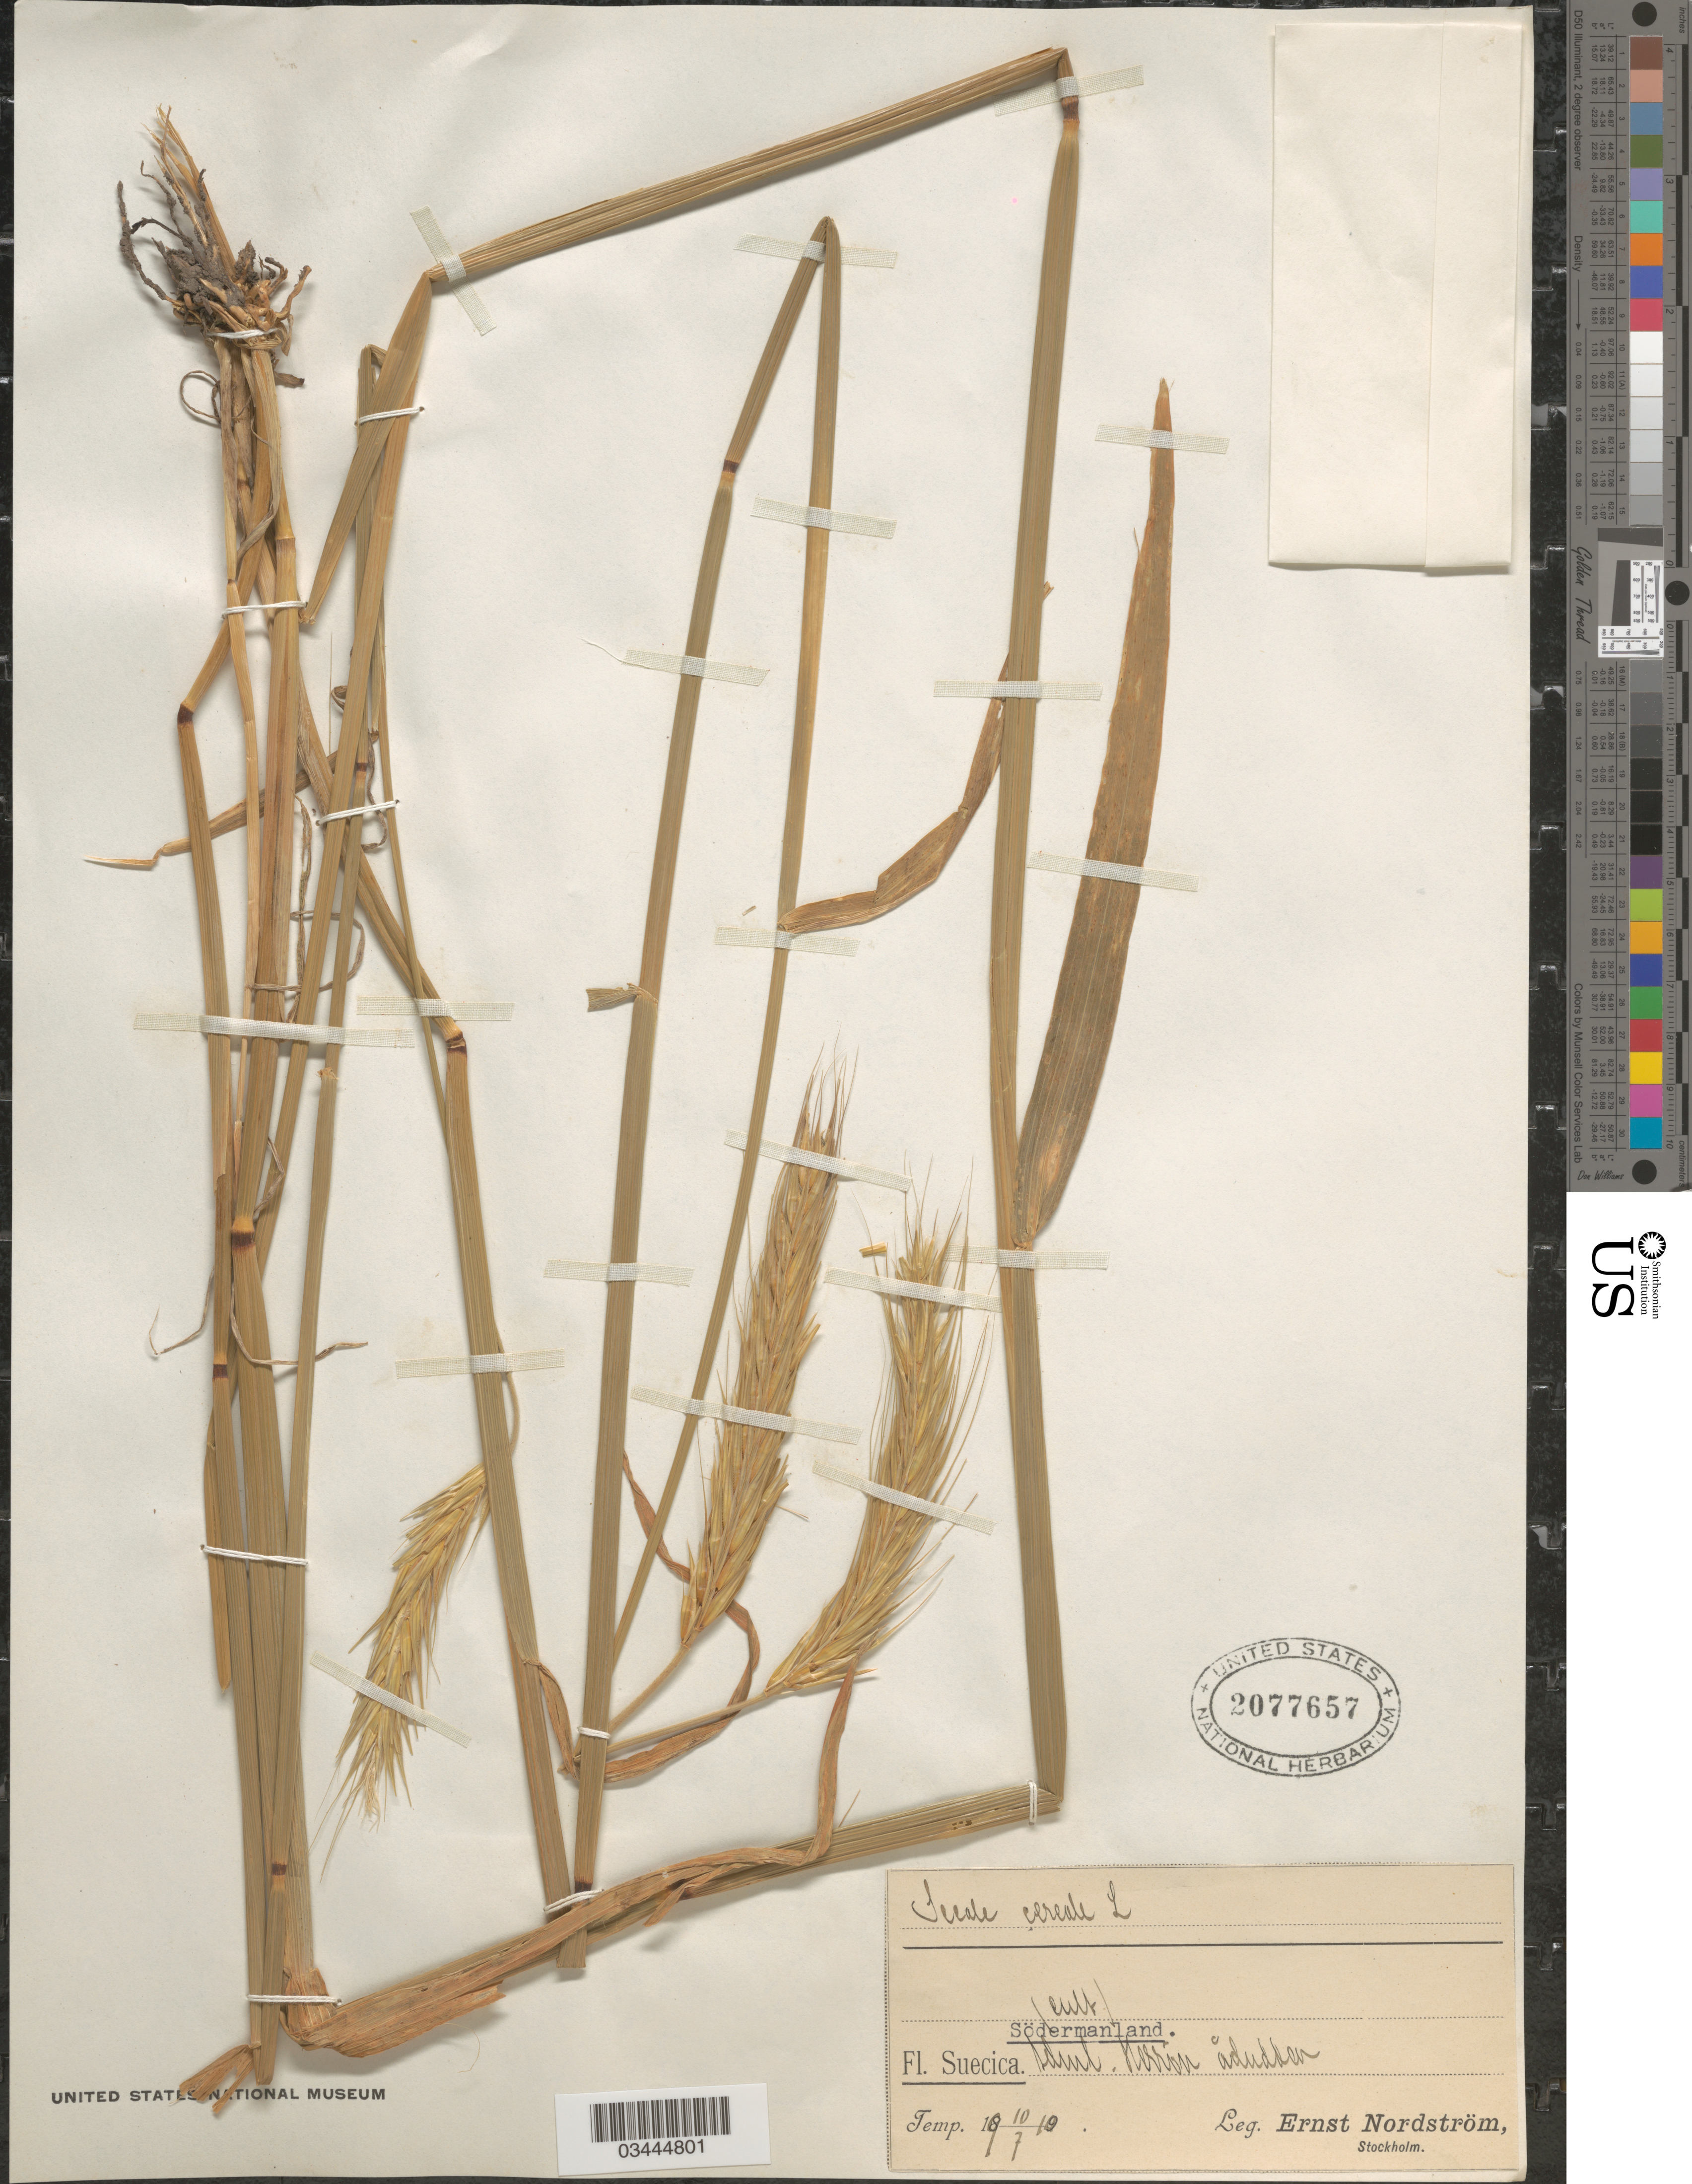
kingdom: Plantae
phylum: Tracheophyta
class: Liliopsida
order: Poales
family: Poaceae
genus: Secale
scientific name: Secale cereale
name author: L.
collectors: E. Nordström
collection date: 1910-07-10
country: Sweden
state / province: Sodermanland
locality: Suecica. Södermanland. Sdml. Herrön ådudden.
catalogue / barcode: US 2077657